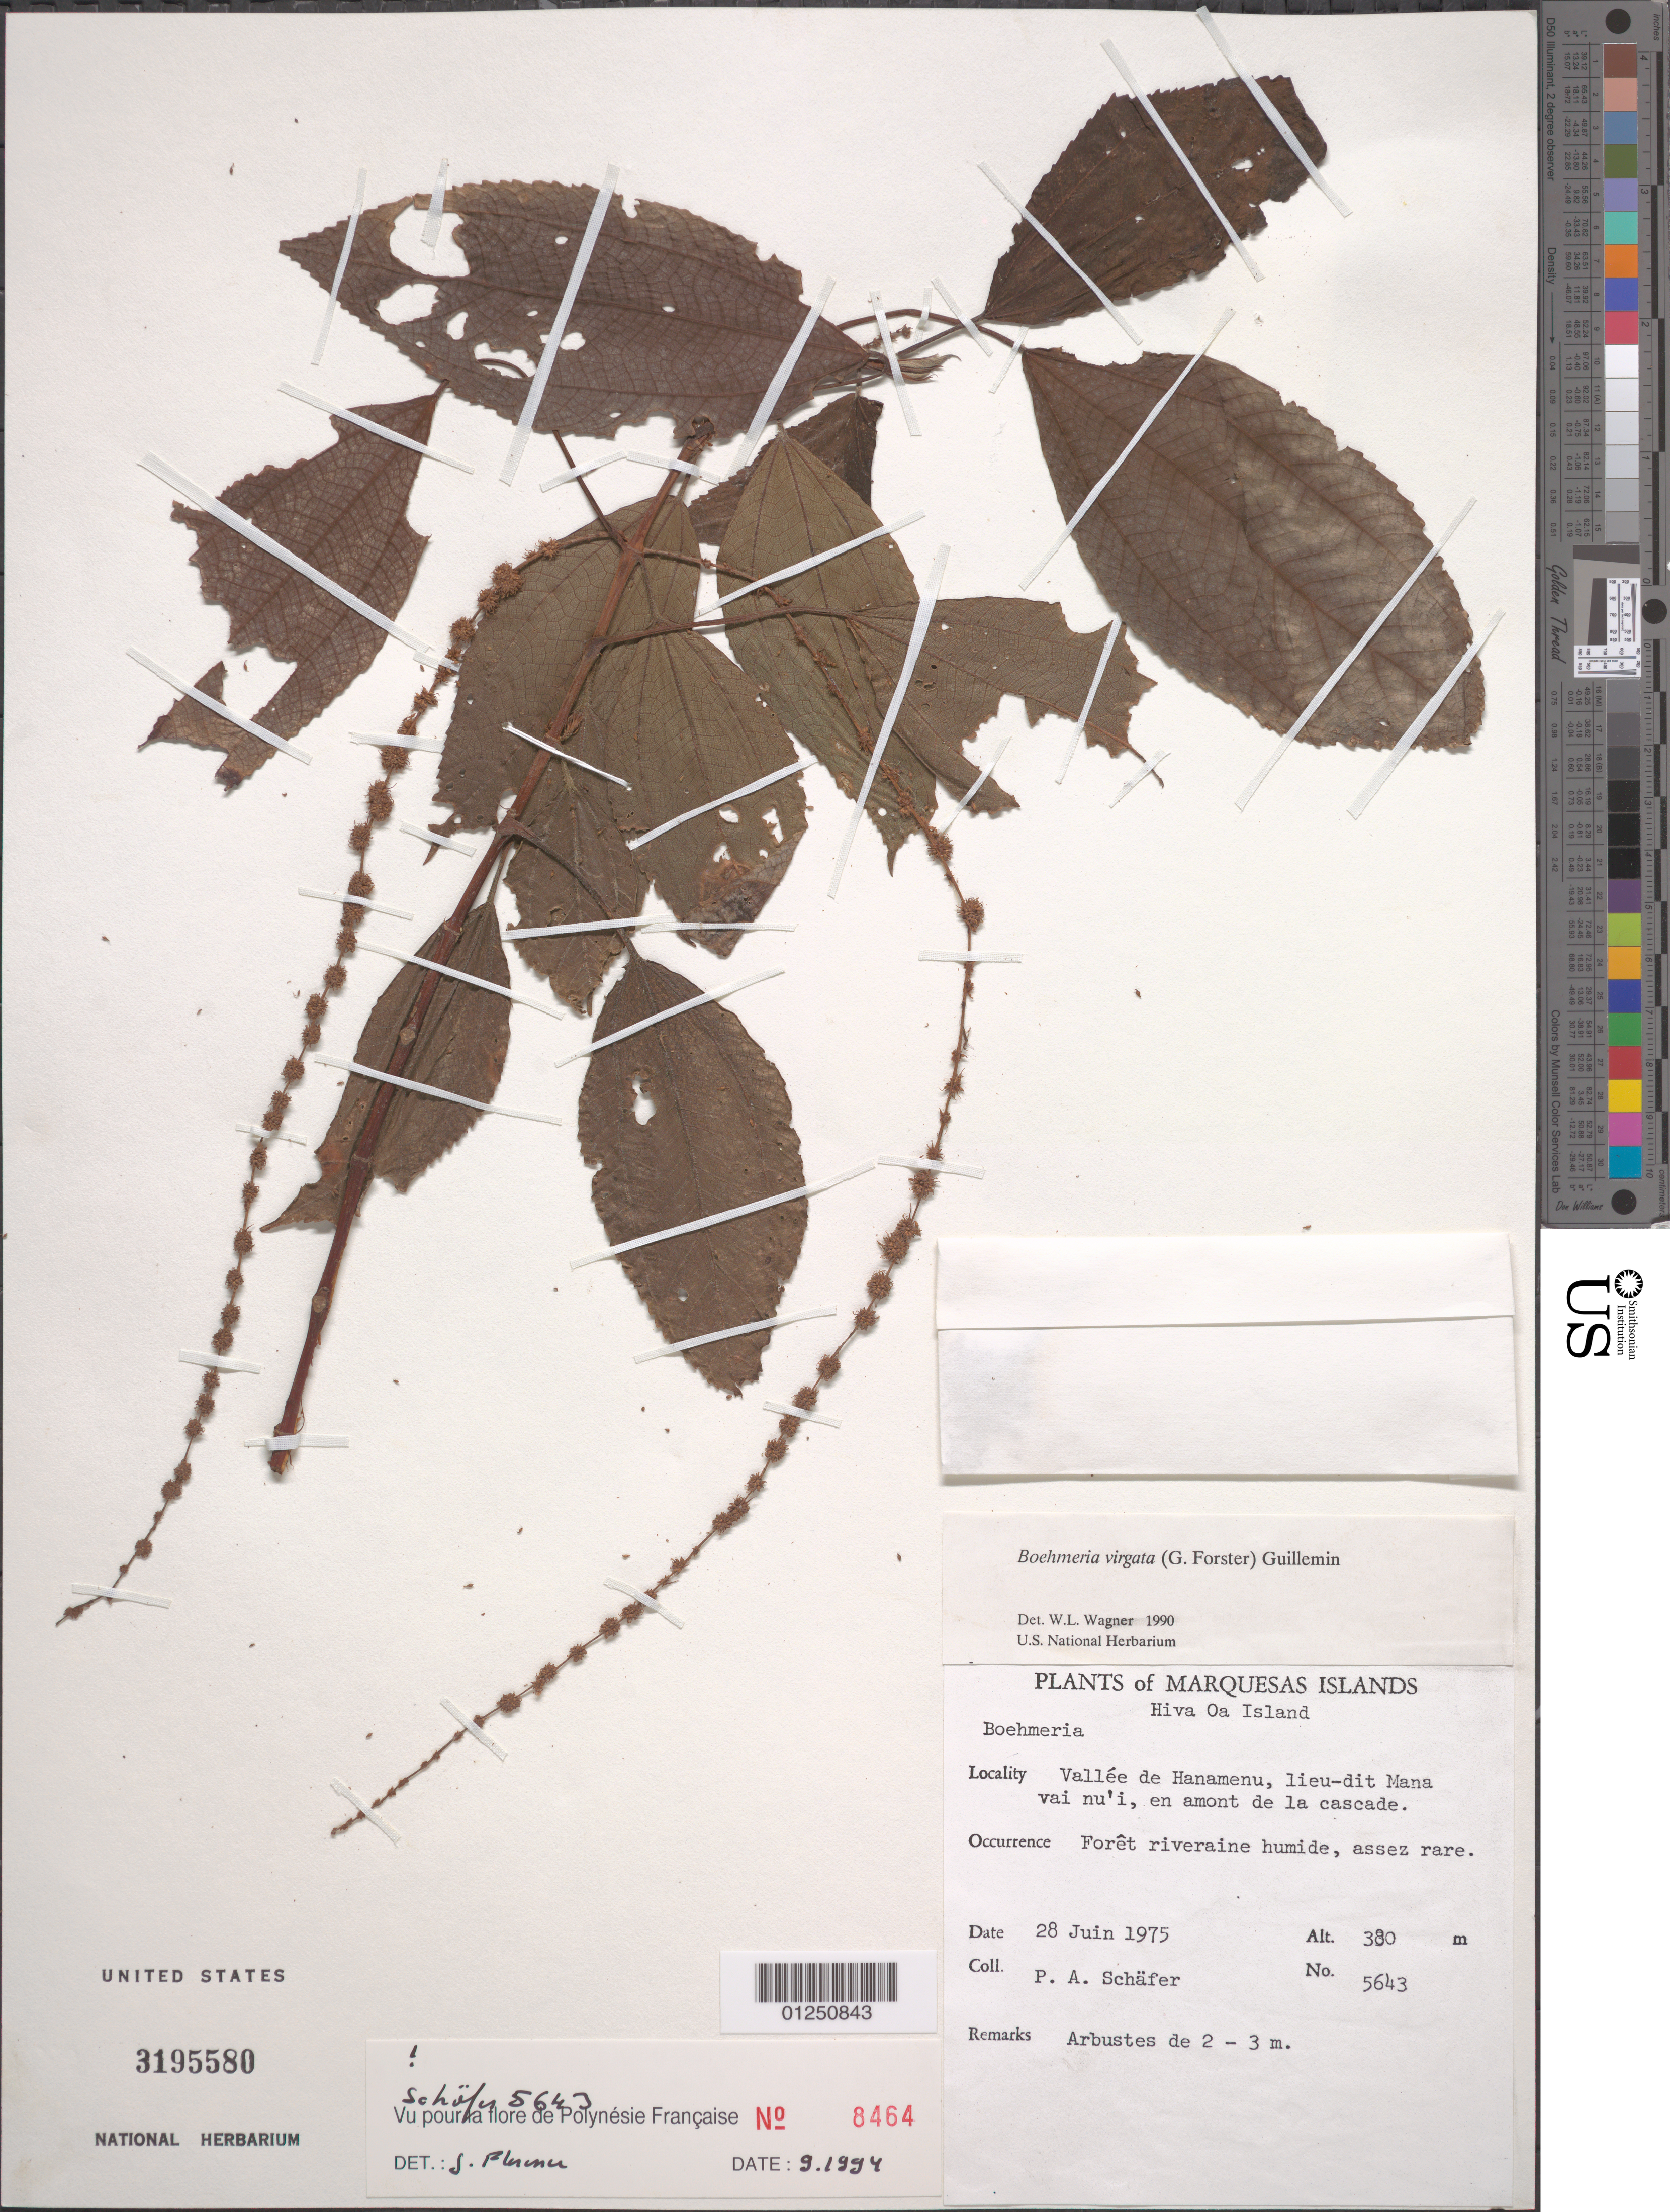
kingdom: Plantae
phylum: Tracheophyta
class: Magnoliopsida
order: Rosales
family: Urticaceae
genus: Boehmeria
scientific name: Boehmeria virgata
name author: (G. Forst.) Guill.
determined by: Wagner, W. L., (BOT), Smithsonian Institution - National Museum of Natural History (UNITED STATES)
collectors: P. A. Schäfer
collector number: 5643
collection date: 1975-06-28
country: French Polynesia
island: Hiva Oa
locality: Vallée de Hamanenu, lieu-dit Mana vai nu'i en de la cascade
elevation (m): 380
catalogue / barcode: US 3195580